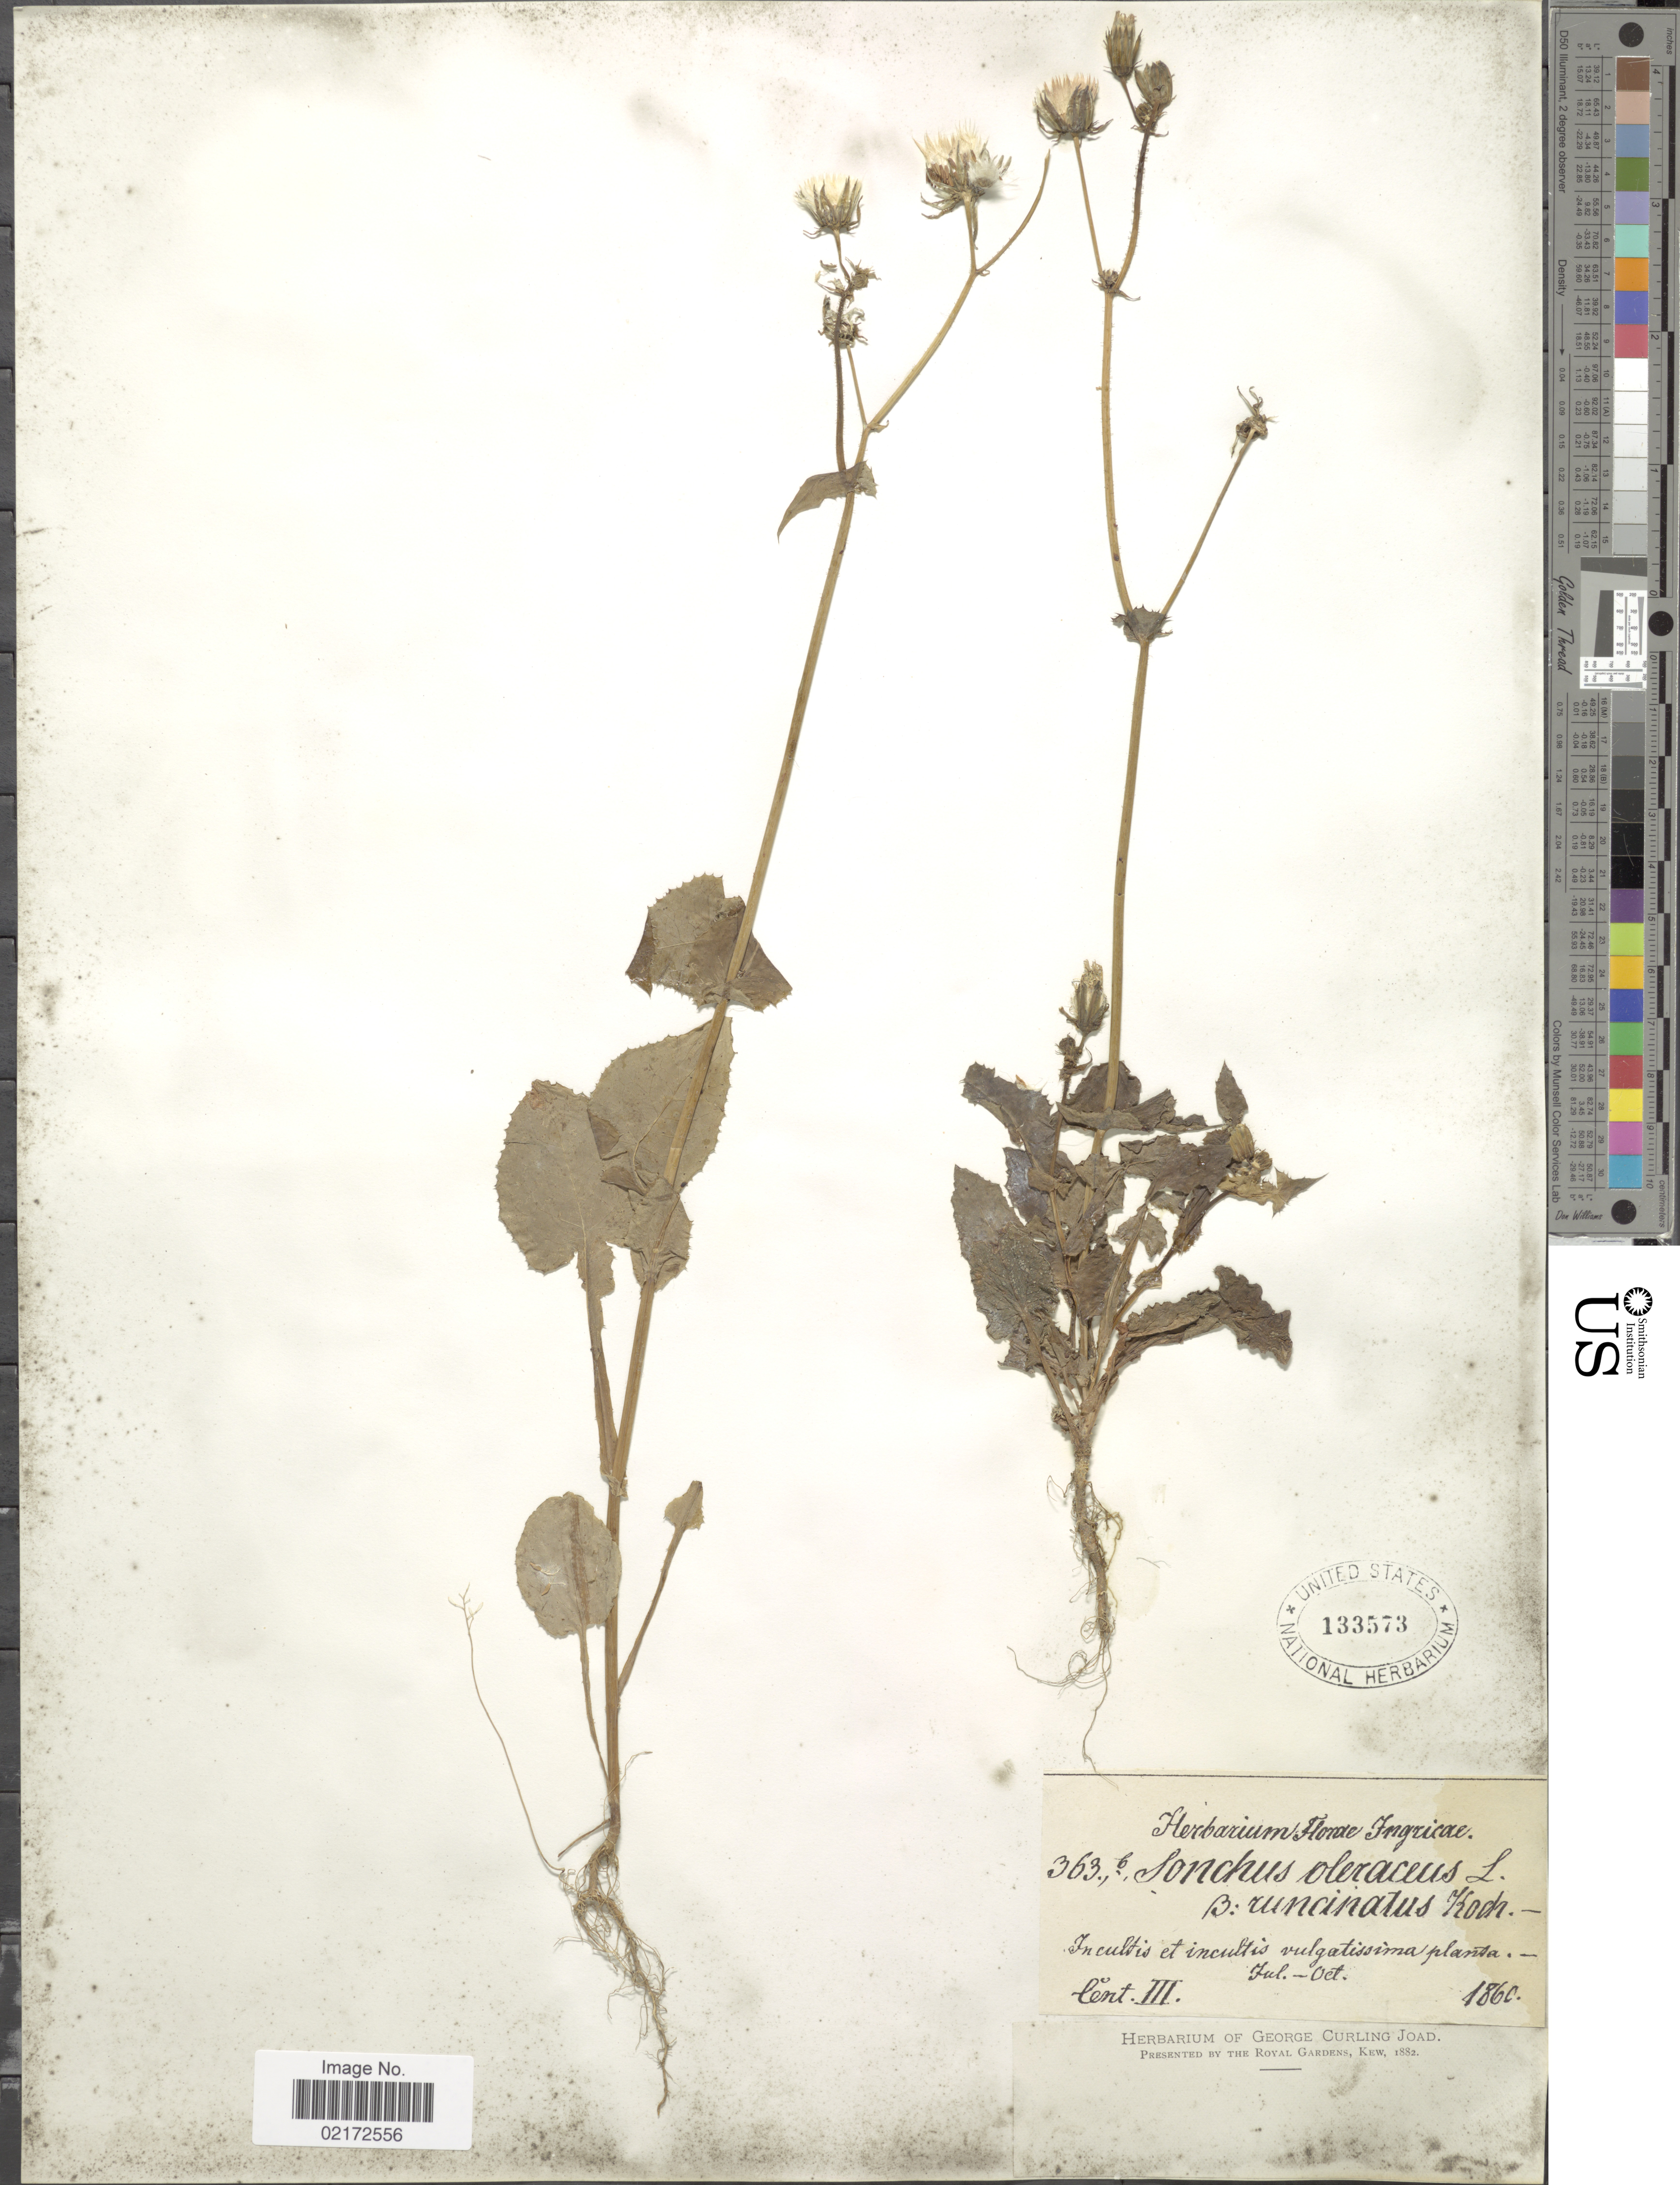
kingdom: Plantae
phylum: Tracheophyta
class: Magnoliopsida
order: Asterales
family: Asteraceae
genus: Sonchus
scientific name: Sonchus oleraceus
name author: L.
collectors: Herbarium Florae Ingricae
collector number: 363b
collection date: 1860-07/1860-10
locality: In cultis et incultis vulgatissima planta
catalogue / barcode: US 133573